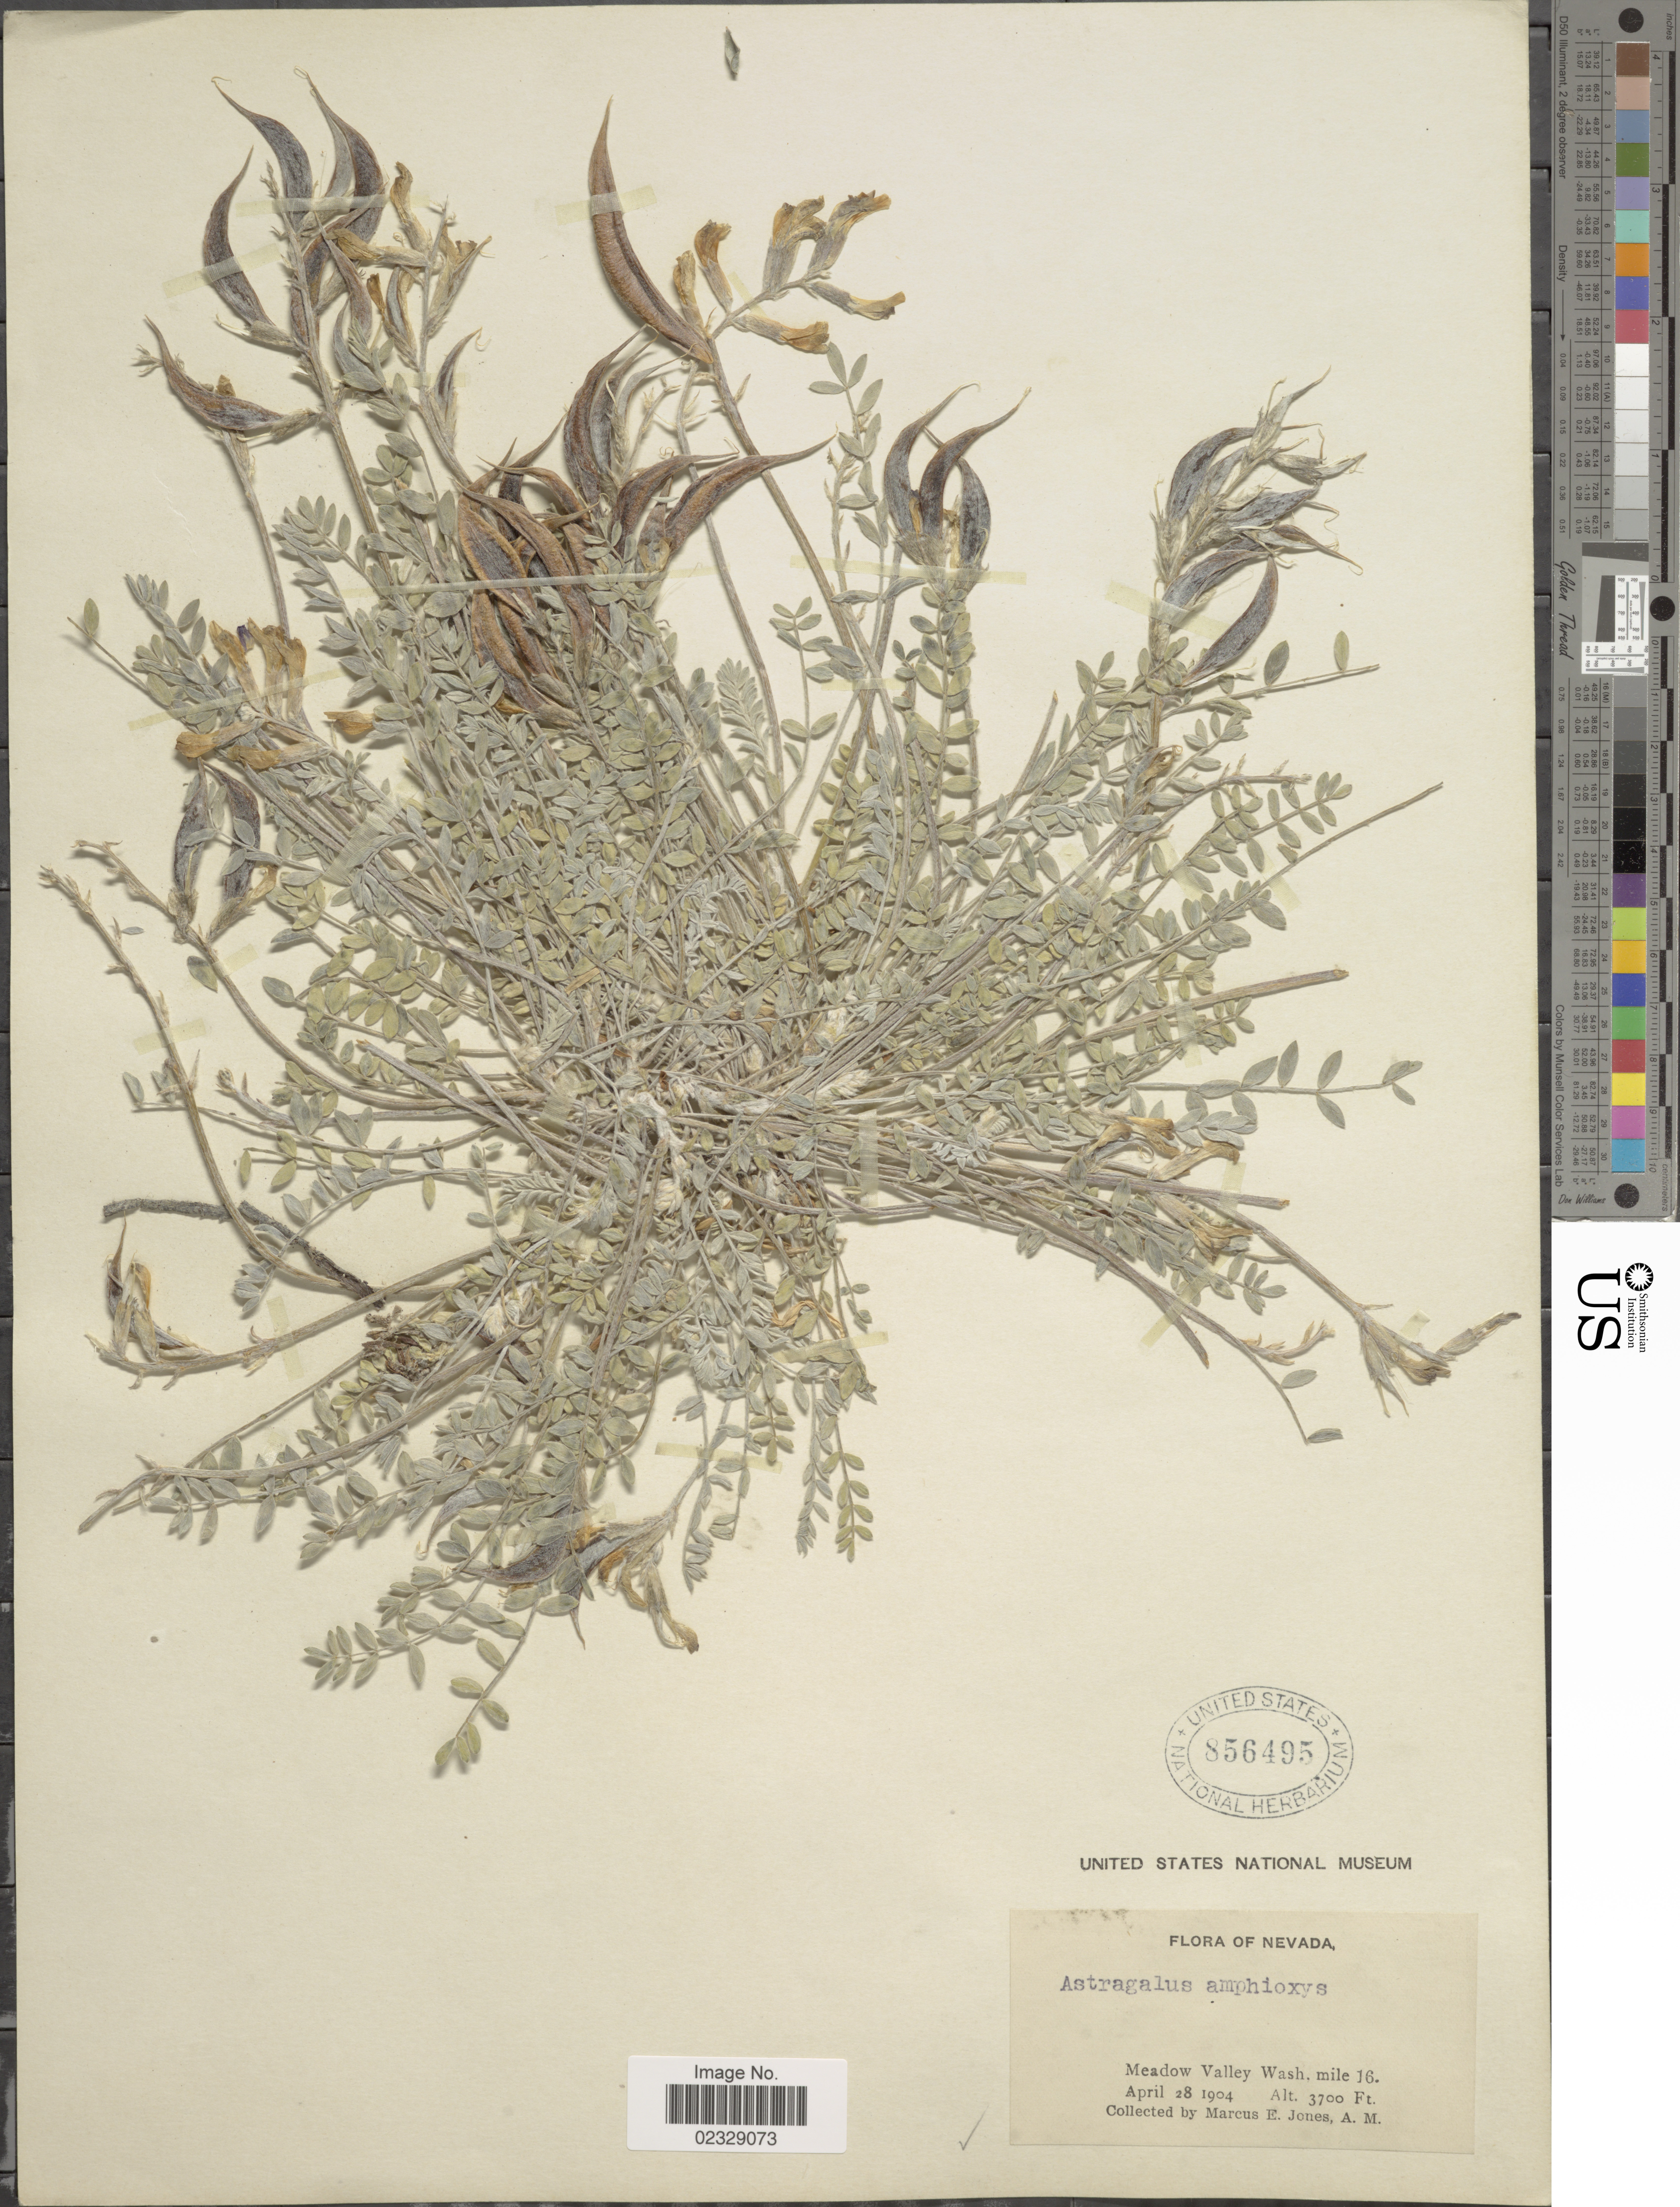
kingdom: Plantae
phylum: Tracheophyta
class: Magnoliopsida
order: Fabales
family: Fabaceae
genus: Astragalus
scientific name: Astragalus amphioxys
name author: A. Gray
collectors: M. E. Jones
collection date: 1904-04-28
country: United States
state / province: Nevada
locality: Meadow Valley Wash. mile 16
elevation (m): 1128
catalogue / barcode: US 856495